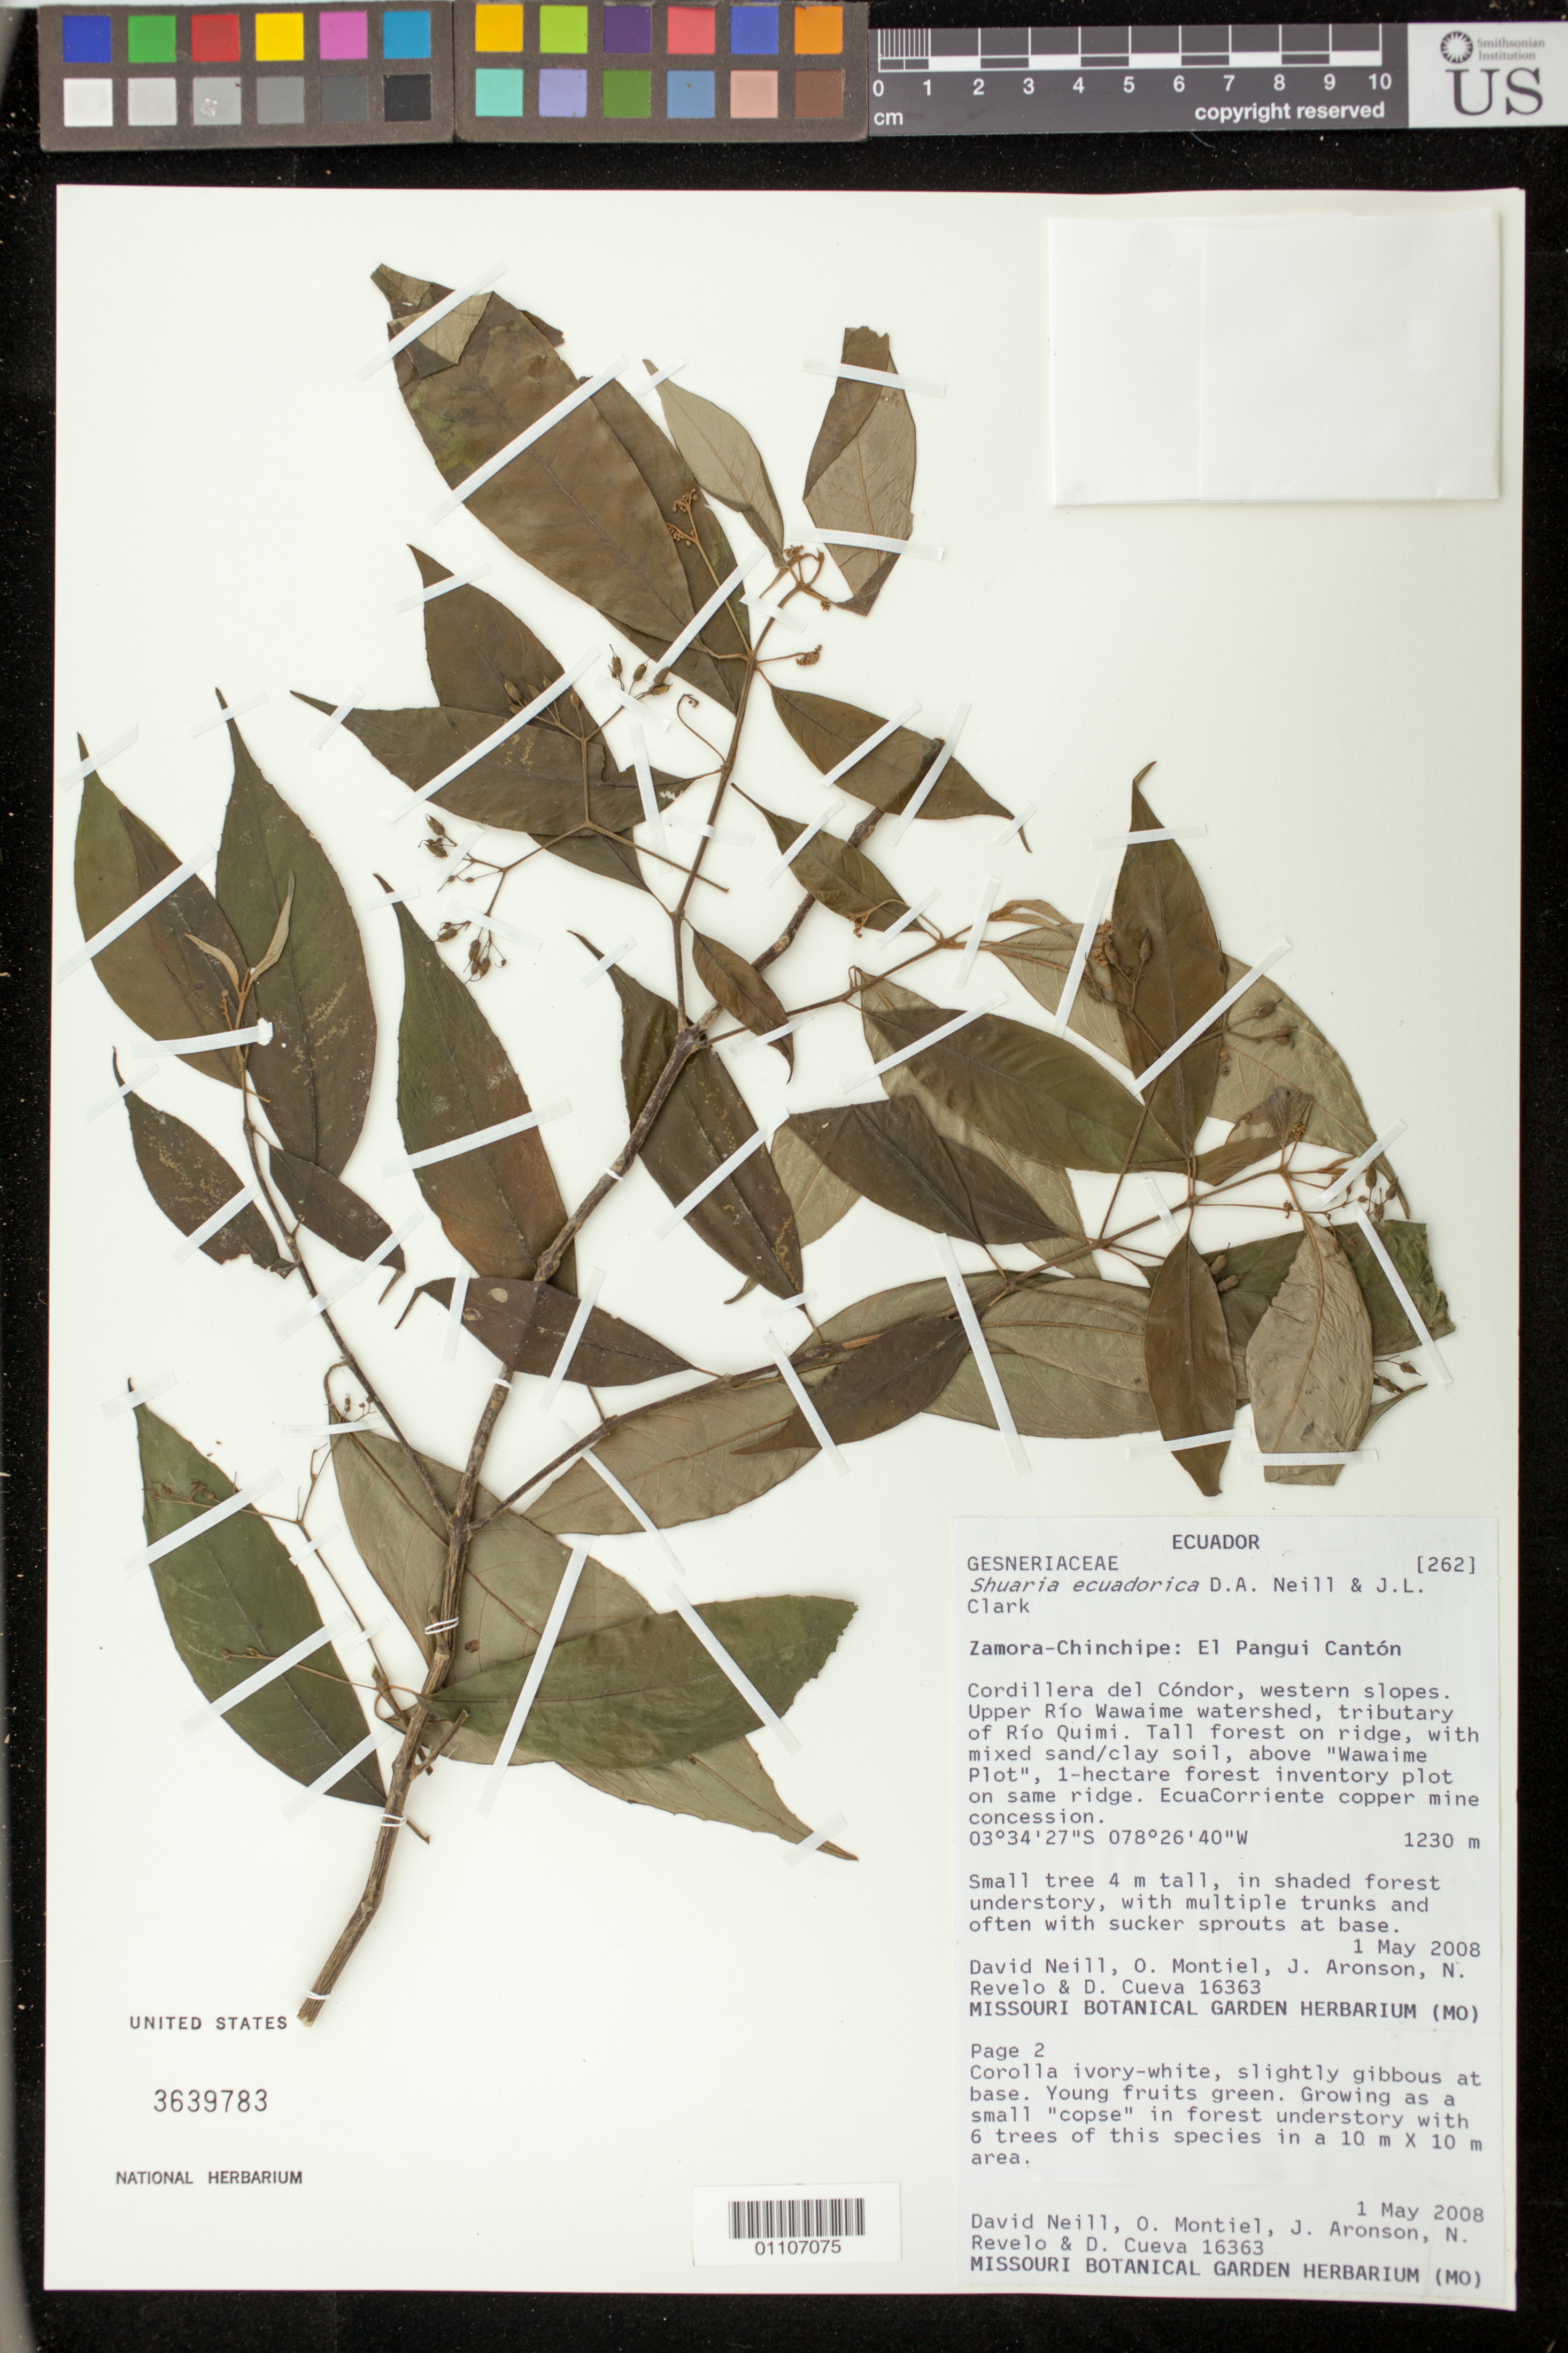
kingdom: Plantae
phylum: Tracheophyta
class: Magnoliopsida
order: Lamiales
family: Gesneriaceae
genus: Shuaria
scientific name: Shuaria ecuadorica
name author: D.A. Neill & J.L. Clark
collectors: D. A. Neill, O. Montiel, J. Aronson, N. Revelo & D. Cueva Villalta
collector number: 16363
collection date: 2008-05-01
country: Ecuador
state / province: Zamora-Chinchipe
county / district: Pangui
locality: Zamora-Chinchipe, Upper Rio Waiwame Watershed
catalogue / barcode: US 3639783